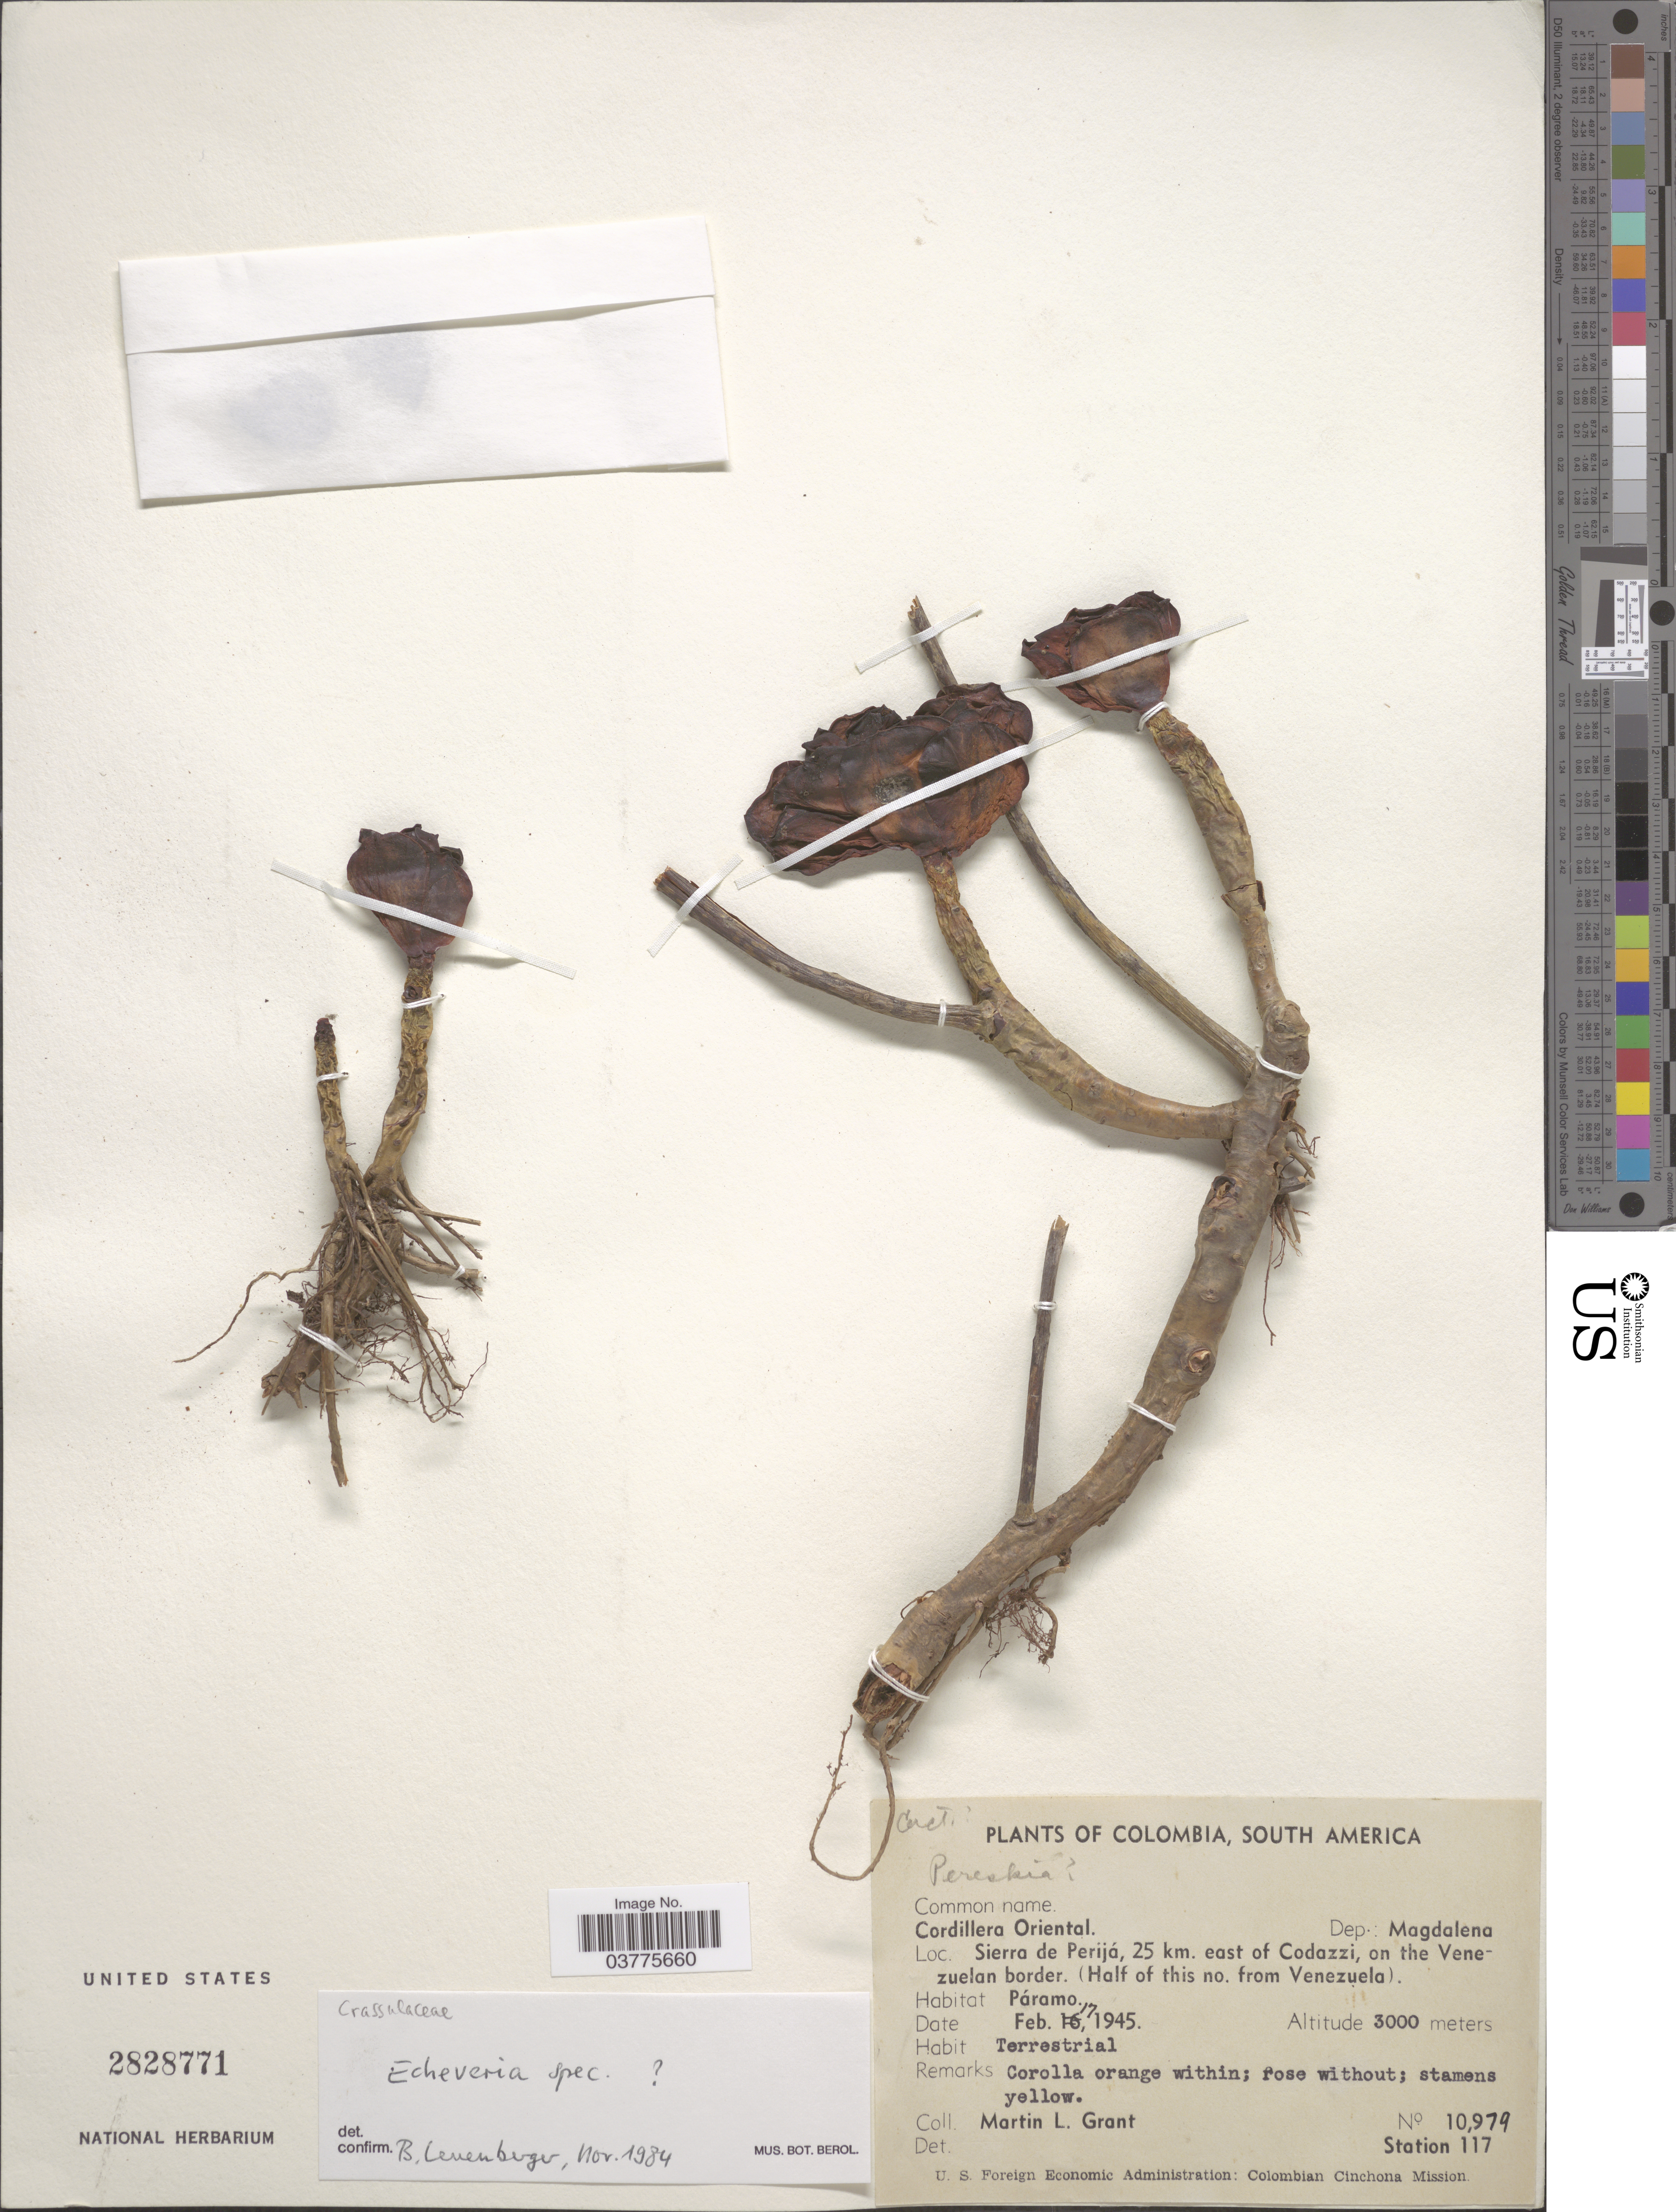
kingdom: Plantae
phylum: Tracheophyta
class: Magnoliopsida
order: Saxifragales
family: Crassulaceae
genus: Echeveria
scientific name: Echeveria sp.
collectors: M. L. Grant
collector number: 10979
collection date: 1945-02-17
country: Colombia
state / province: Magdalena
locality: Cordillera Oriental. Dep.: Magdalena. Sierra de Perijá, 25 km. east of Codazzi, on the Venezuelan border. (Half of this no. from Venezuela). Station 117.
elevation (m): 3000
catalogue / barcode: US 2828771